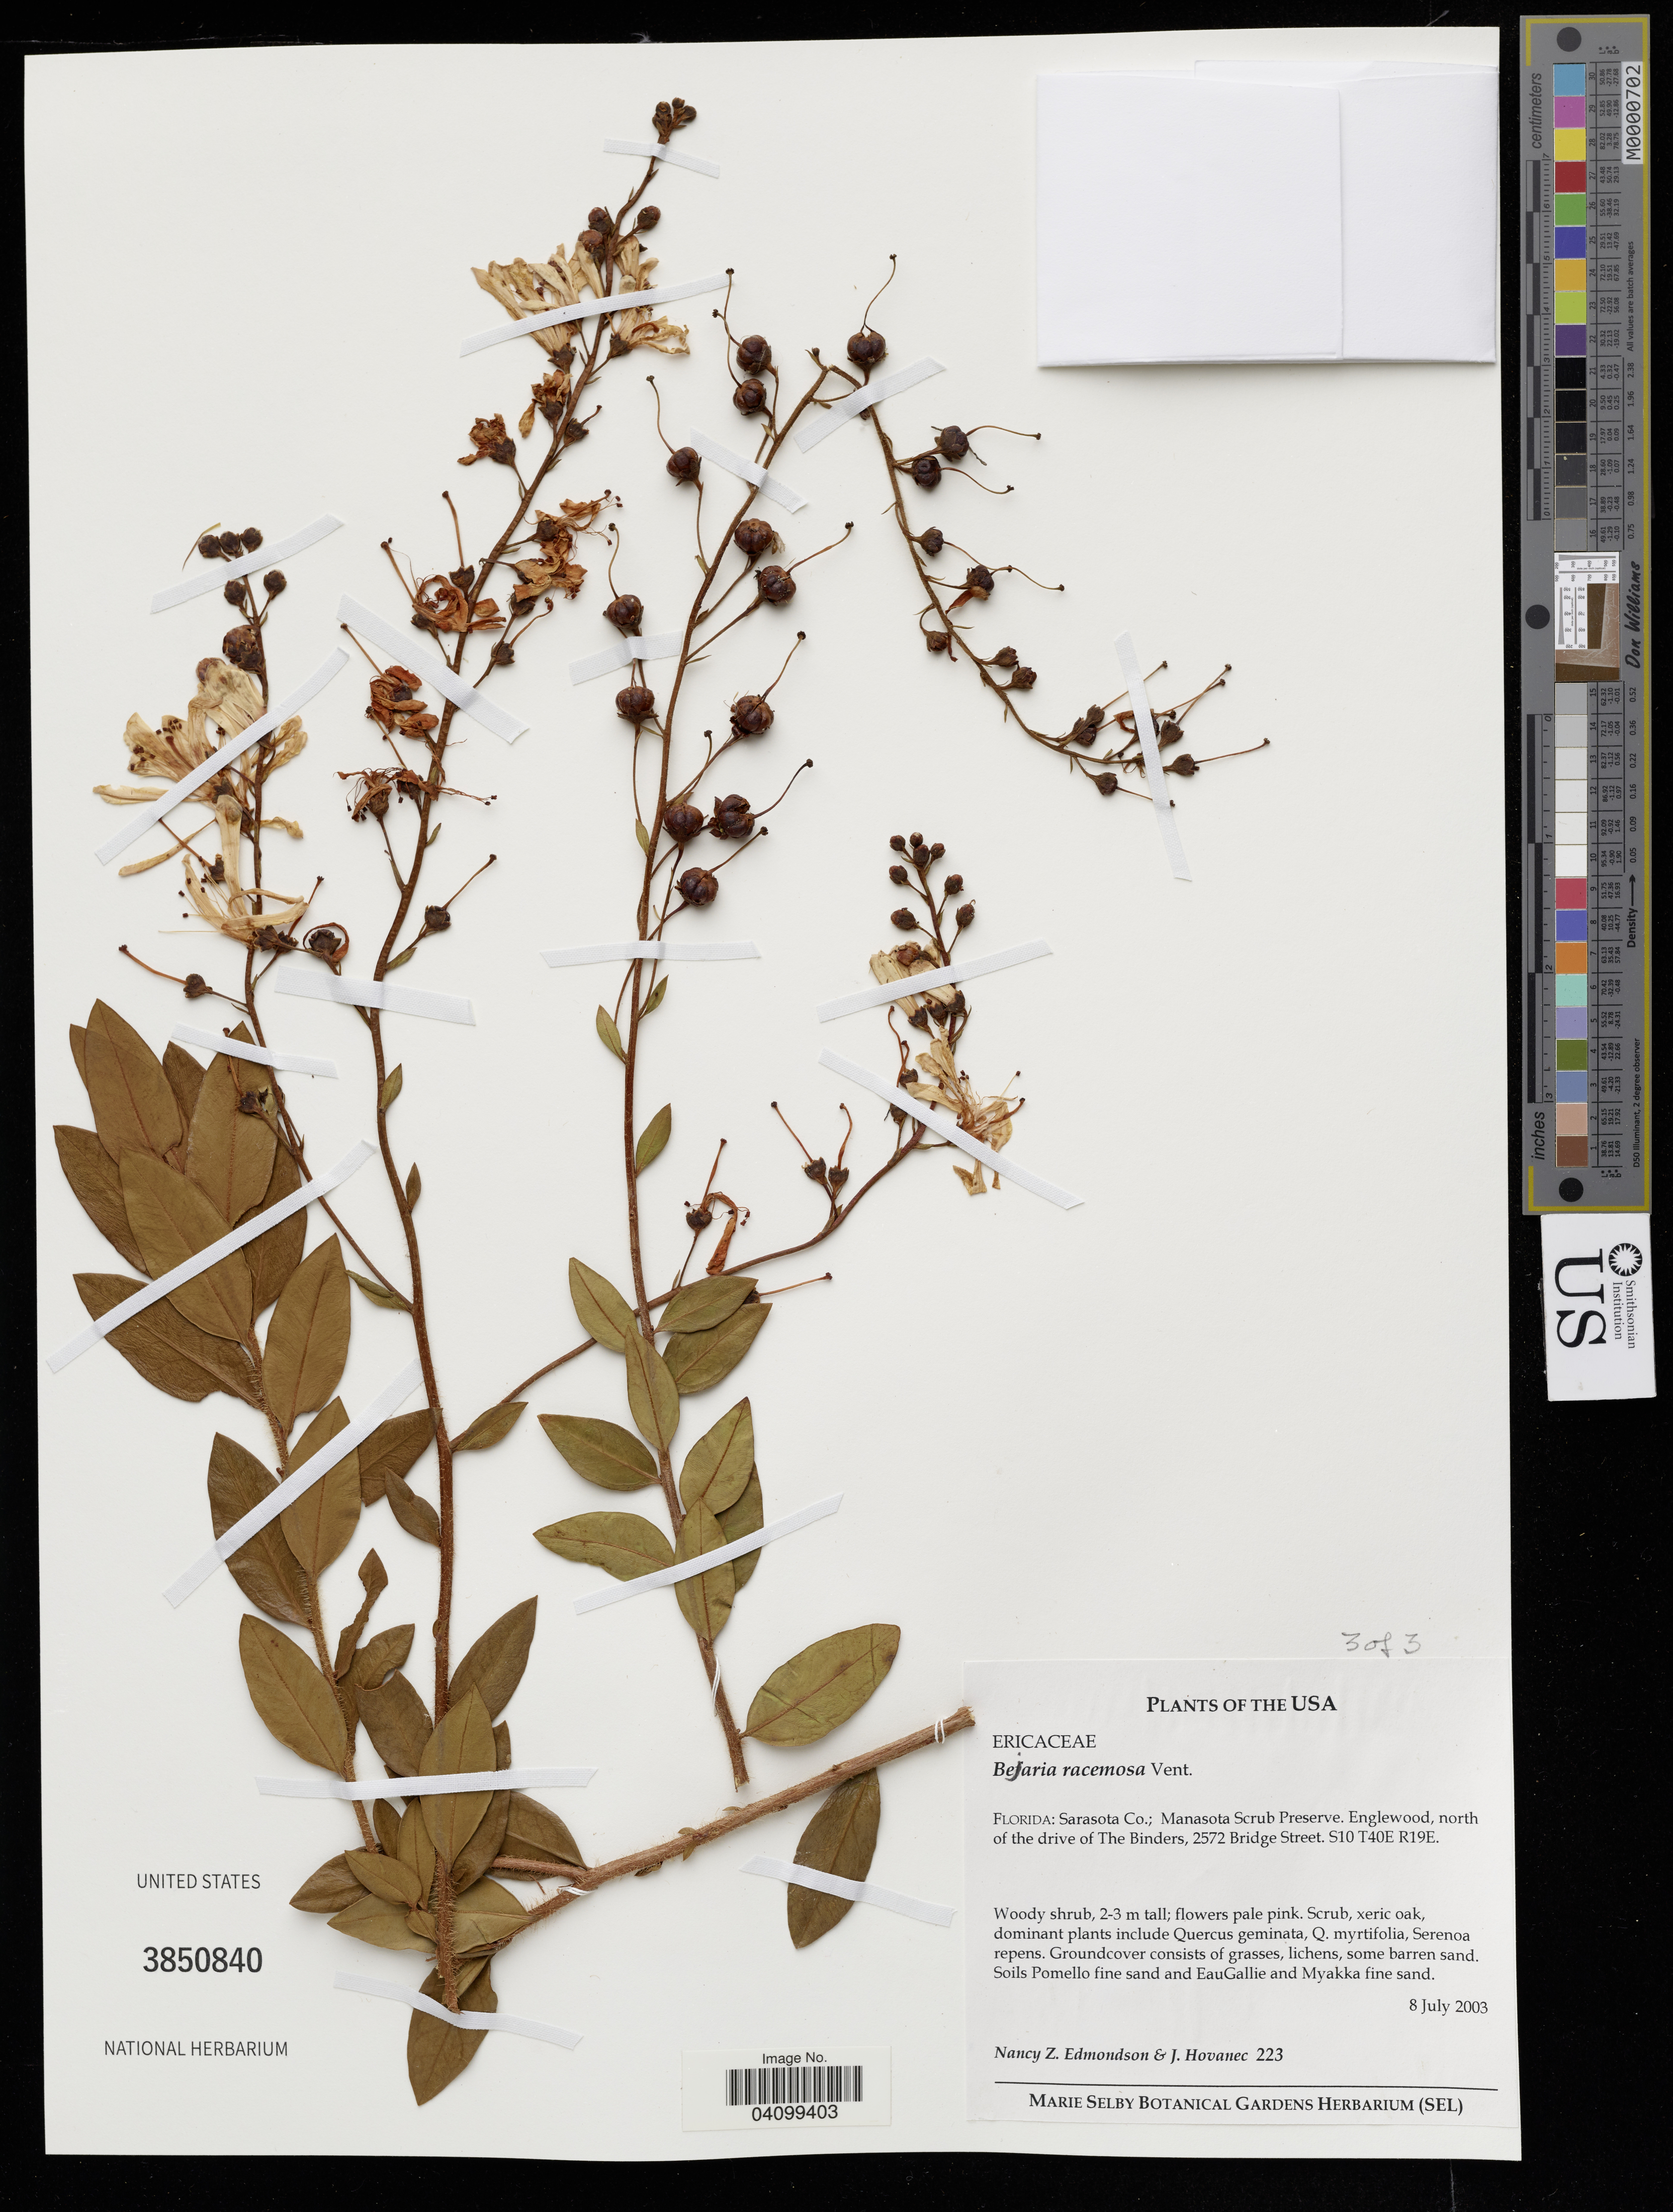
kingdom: Plantae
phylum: Tracheophyta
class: Magnoliopsida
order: Ericales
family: Ericaceae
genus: Bejaria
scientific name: Bejaria racemosa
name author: Vent.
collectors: N. Edmondson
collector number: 223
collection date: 2003-07-08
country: United States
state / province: Florida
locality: Sarasota Co.; Manasota Scrub Preserve. Englewood, north of the drive of The Binders, 2572 Bridge Street. S10 T40E R19E.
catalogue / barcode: US 3850840